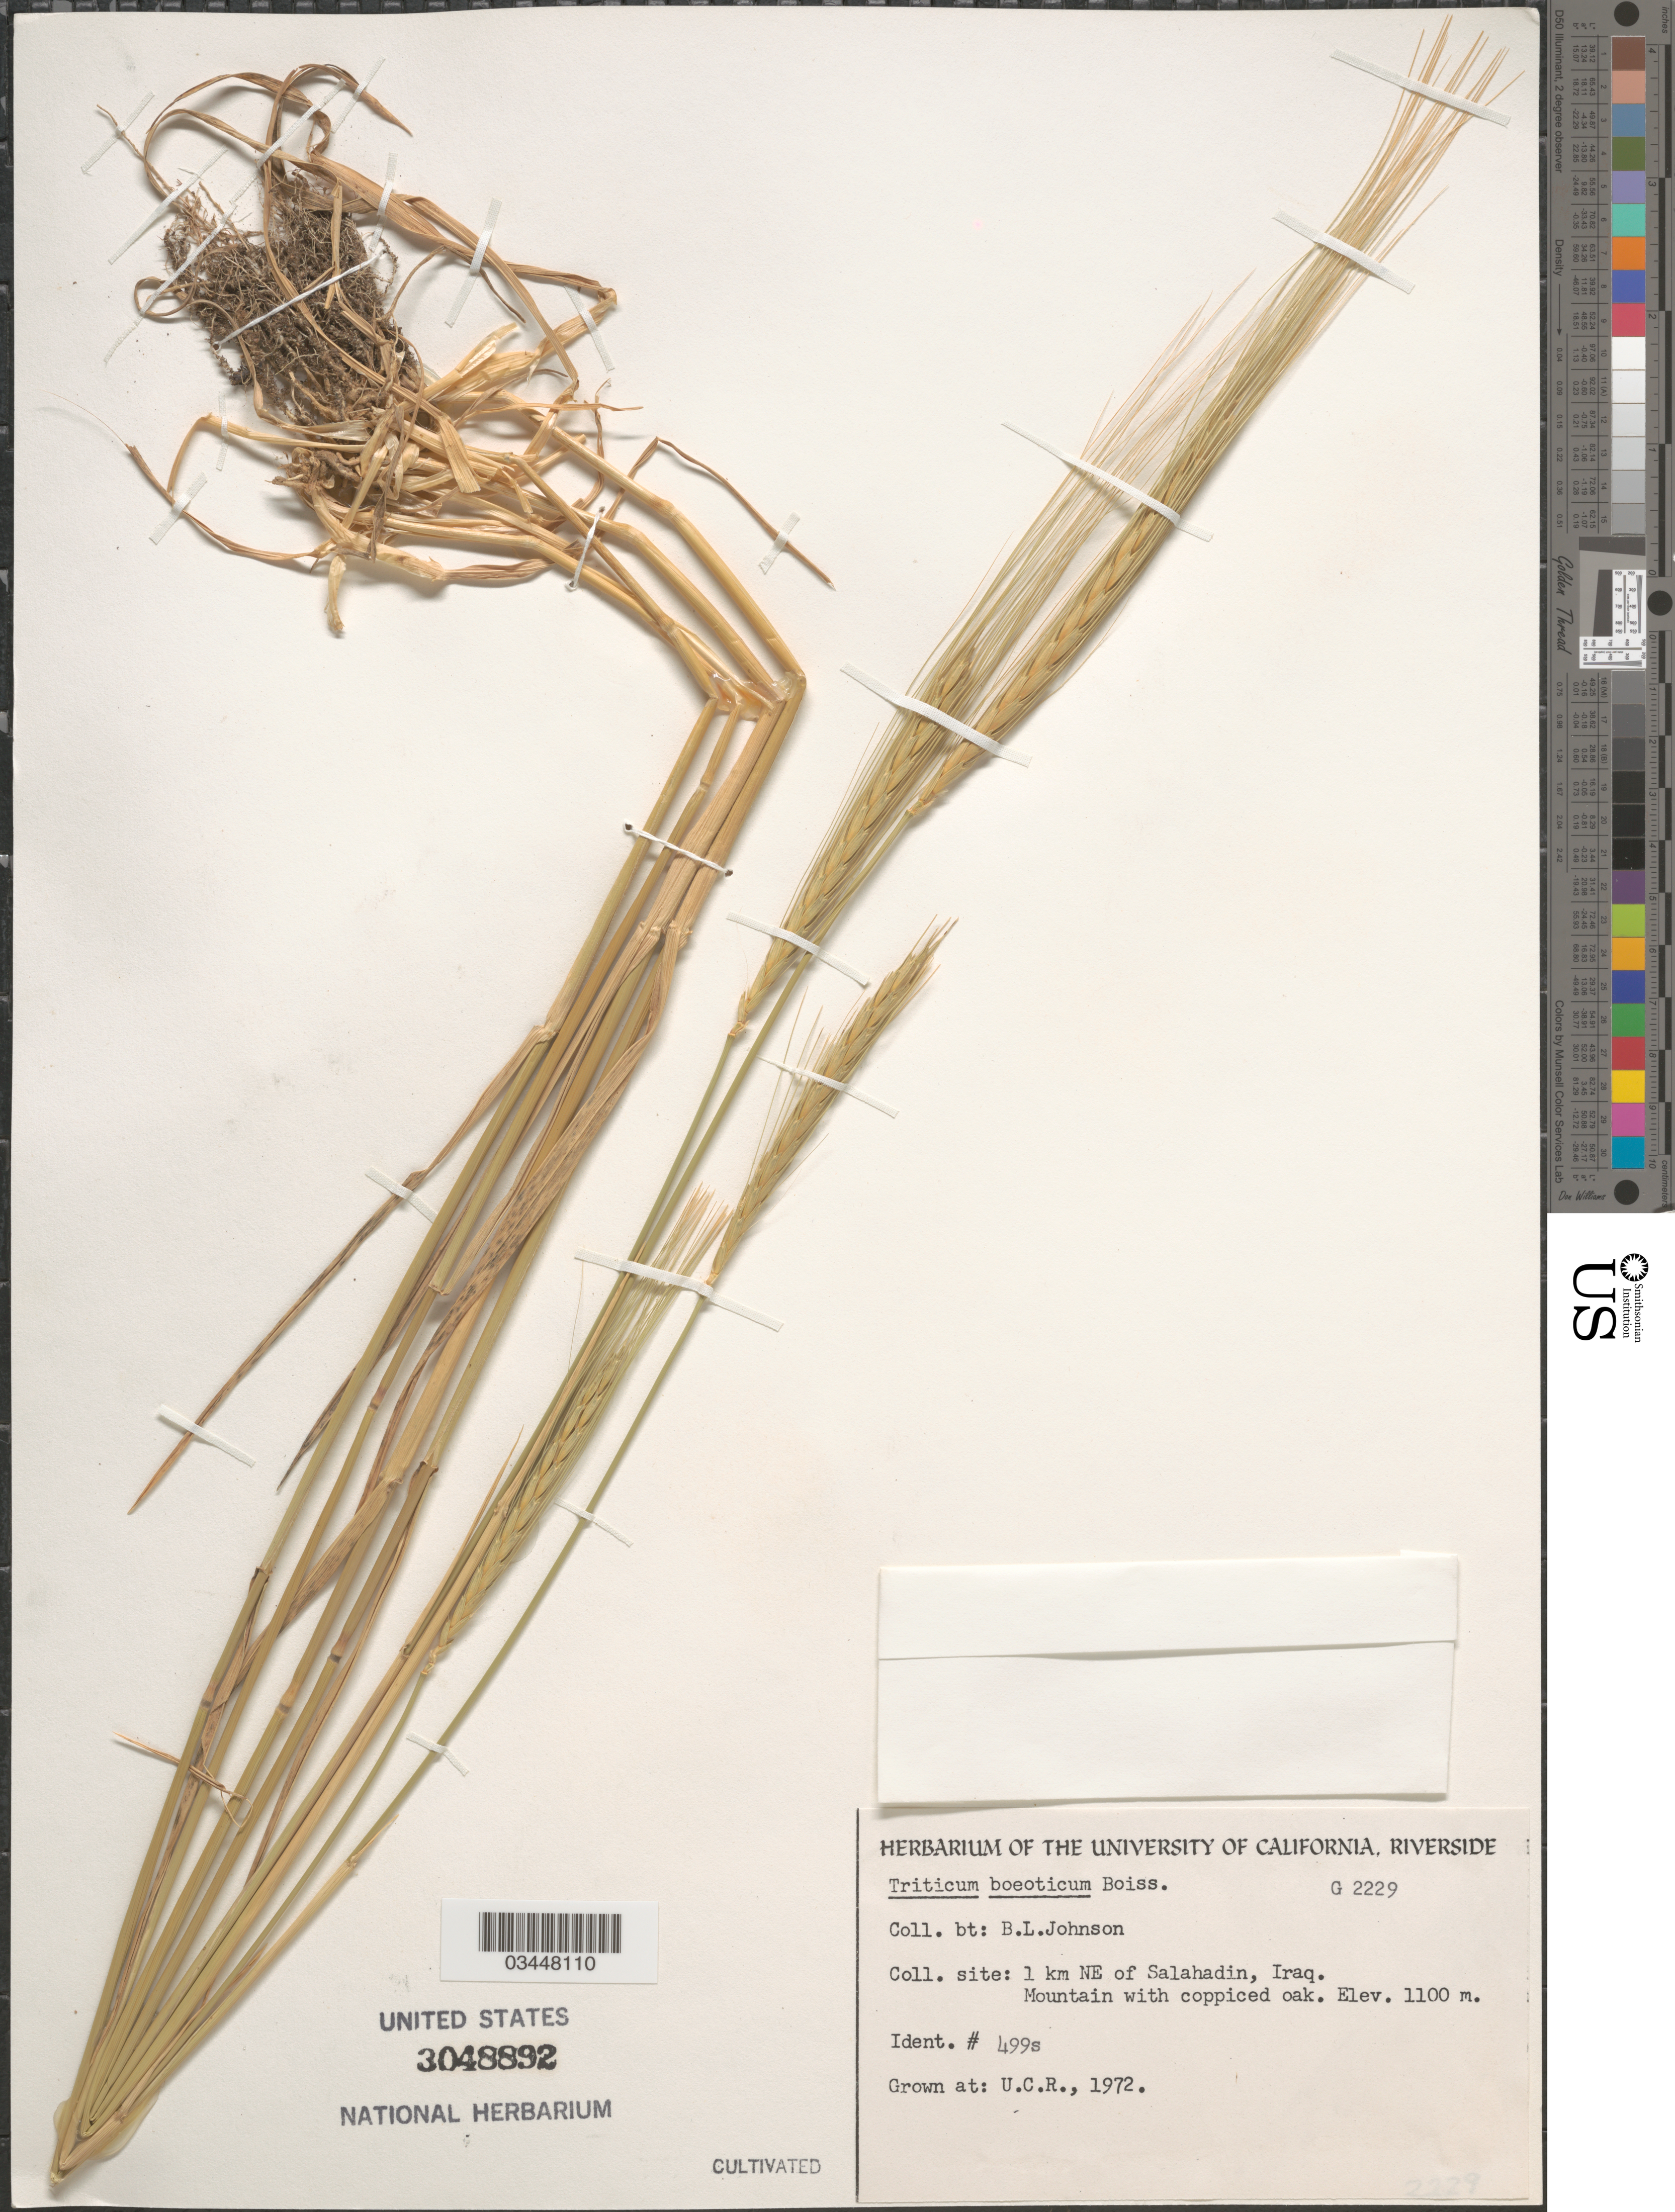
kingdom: Plantae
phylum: Tracheophyta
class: Liliopsida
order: Poales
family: Poaceae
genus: Triticum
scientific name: Triticum boeoticum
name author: Boiss.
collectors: ex herb. Univ. of California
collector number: G2229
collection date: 1972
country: United States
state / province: California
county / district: Riverside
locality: U.C.R.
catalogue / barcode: US 3048892